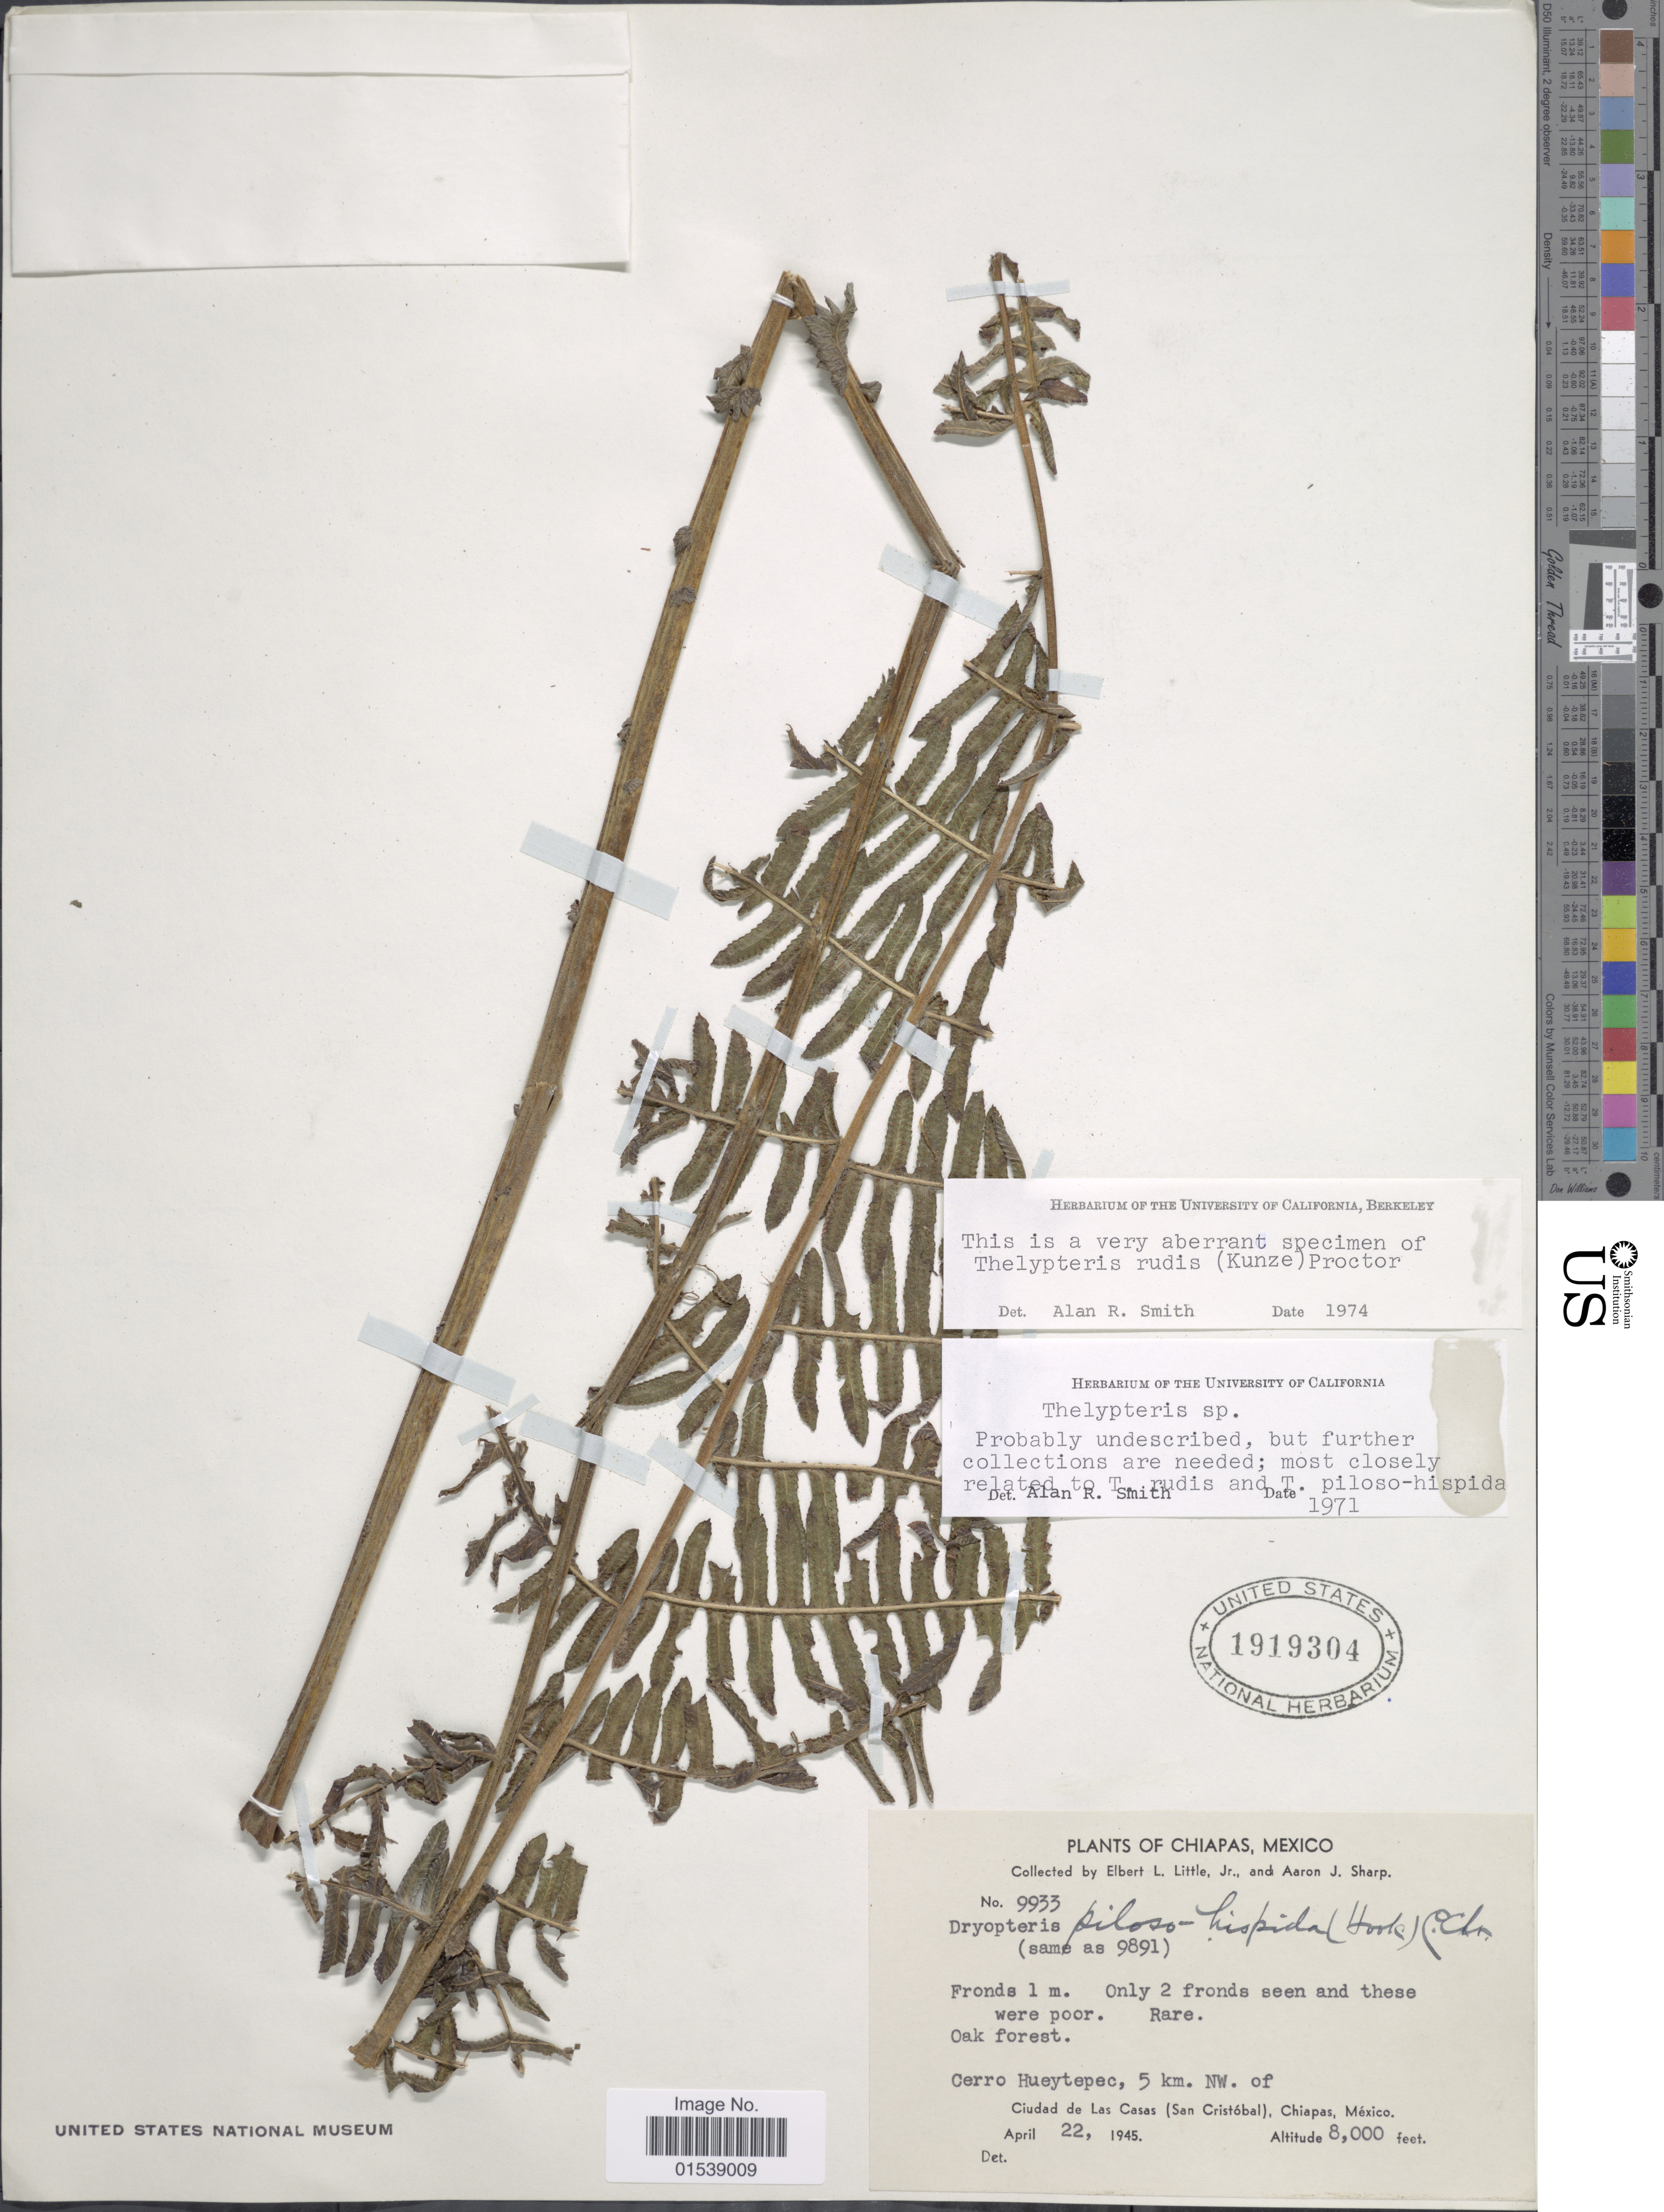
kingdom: Plantae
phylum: Tracheophyta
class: Polypodiopsida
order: Polypodiales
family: Thelypteridaceae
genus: Amauropelta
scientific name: Amauropelta rudis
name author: (Kunze) Pic. Serm.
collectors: E. L. Little & Mrs A. J. Sharp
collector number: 9933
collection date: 1945-04-22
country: Mexico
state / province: Chiapas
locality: Cerro Hueytepec, 5 km NW. of Ciudad de Las Casas (San Cristobal), Chiapas, Mexico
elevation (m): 2438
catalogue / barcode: US 1919304